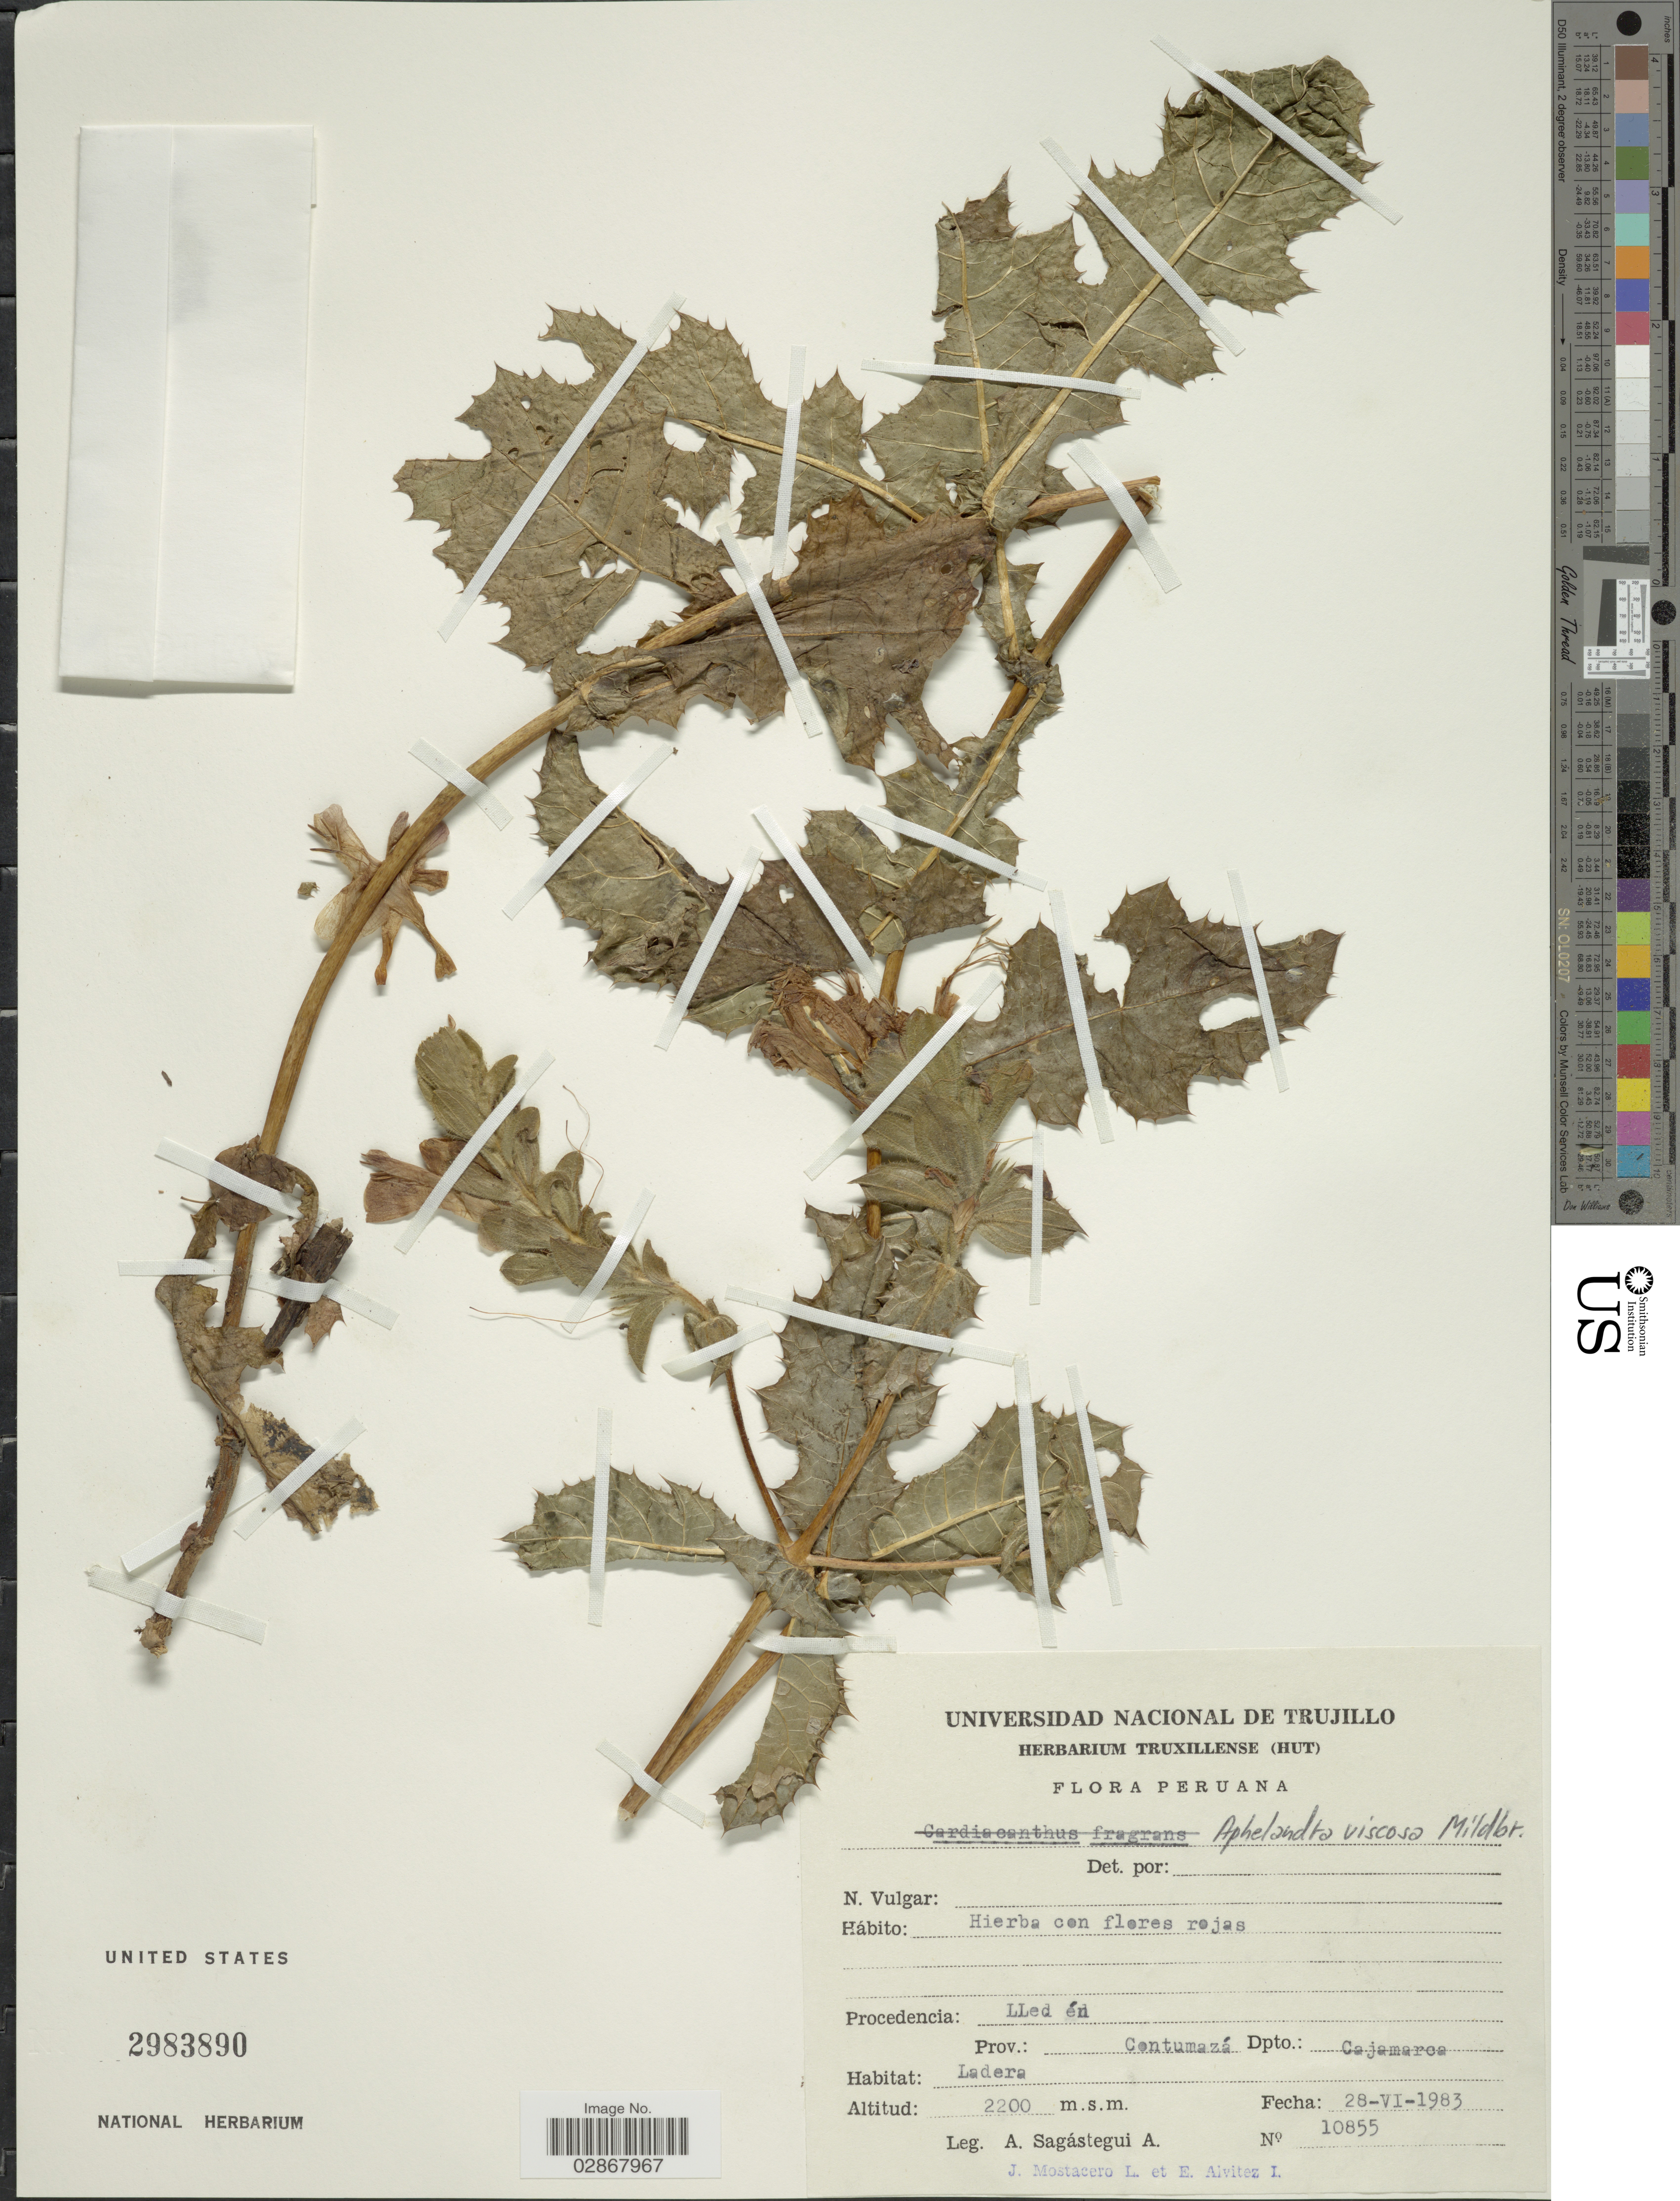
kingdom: Plantae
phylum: Tracheophyta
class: Magnoliopsida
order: Lamiales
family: Acanthaceae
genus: Aphelandra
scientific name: Aphelandra viscosa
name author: Mildbr.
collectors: A. Sagástegui A., J. Mostacero L. & E. Alvitez I.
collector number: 10855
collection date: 1983-06-28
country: Peru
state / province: Cajamarca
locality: Procedencia: Lled én. Prov.: Contumazá. Dpto.: Cajamarca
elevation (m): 2200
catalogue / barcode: US 2983890